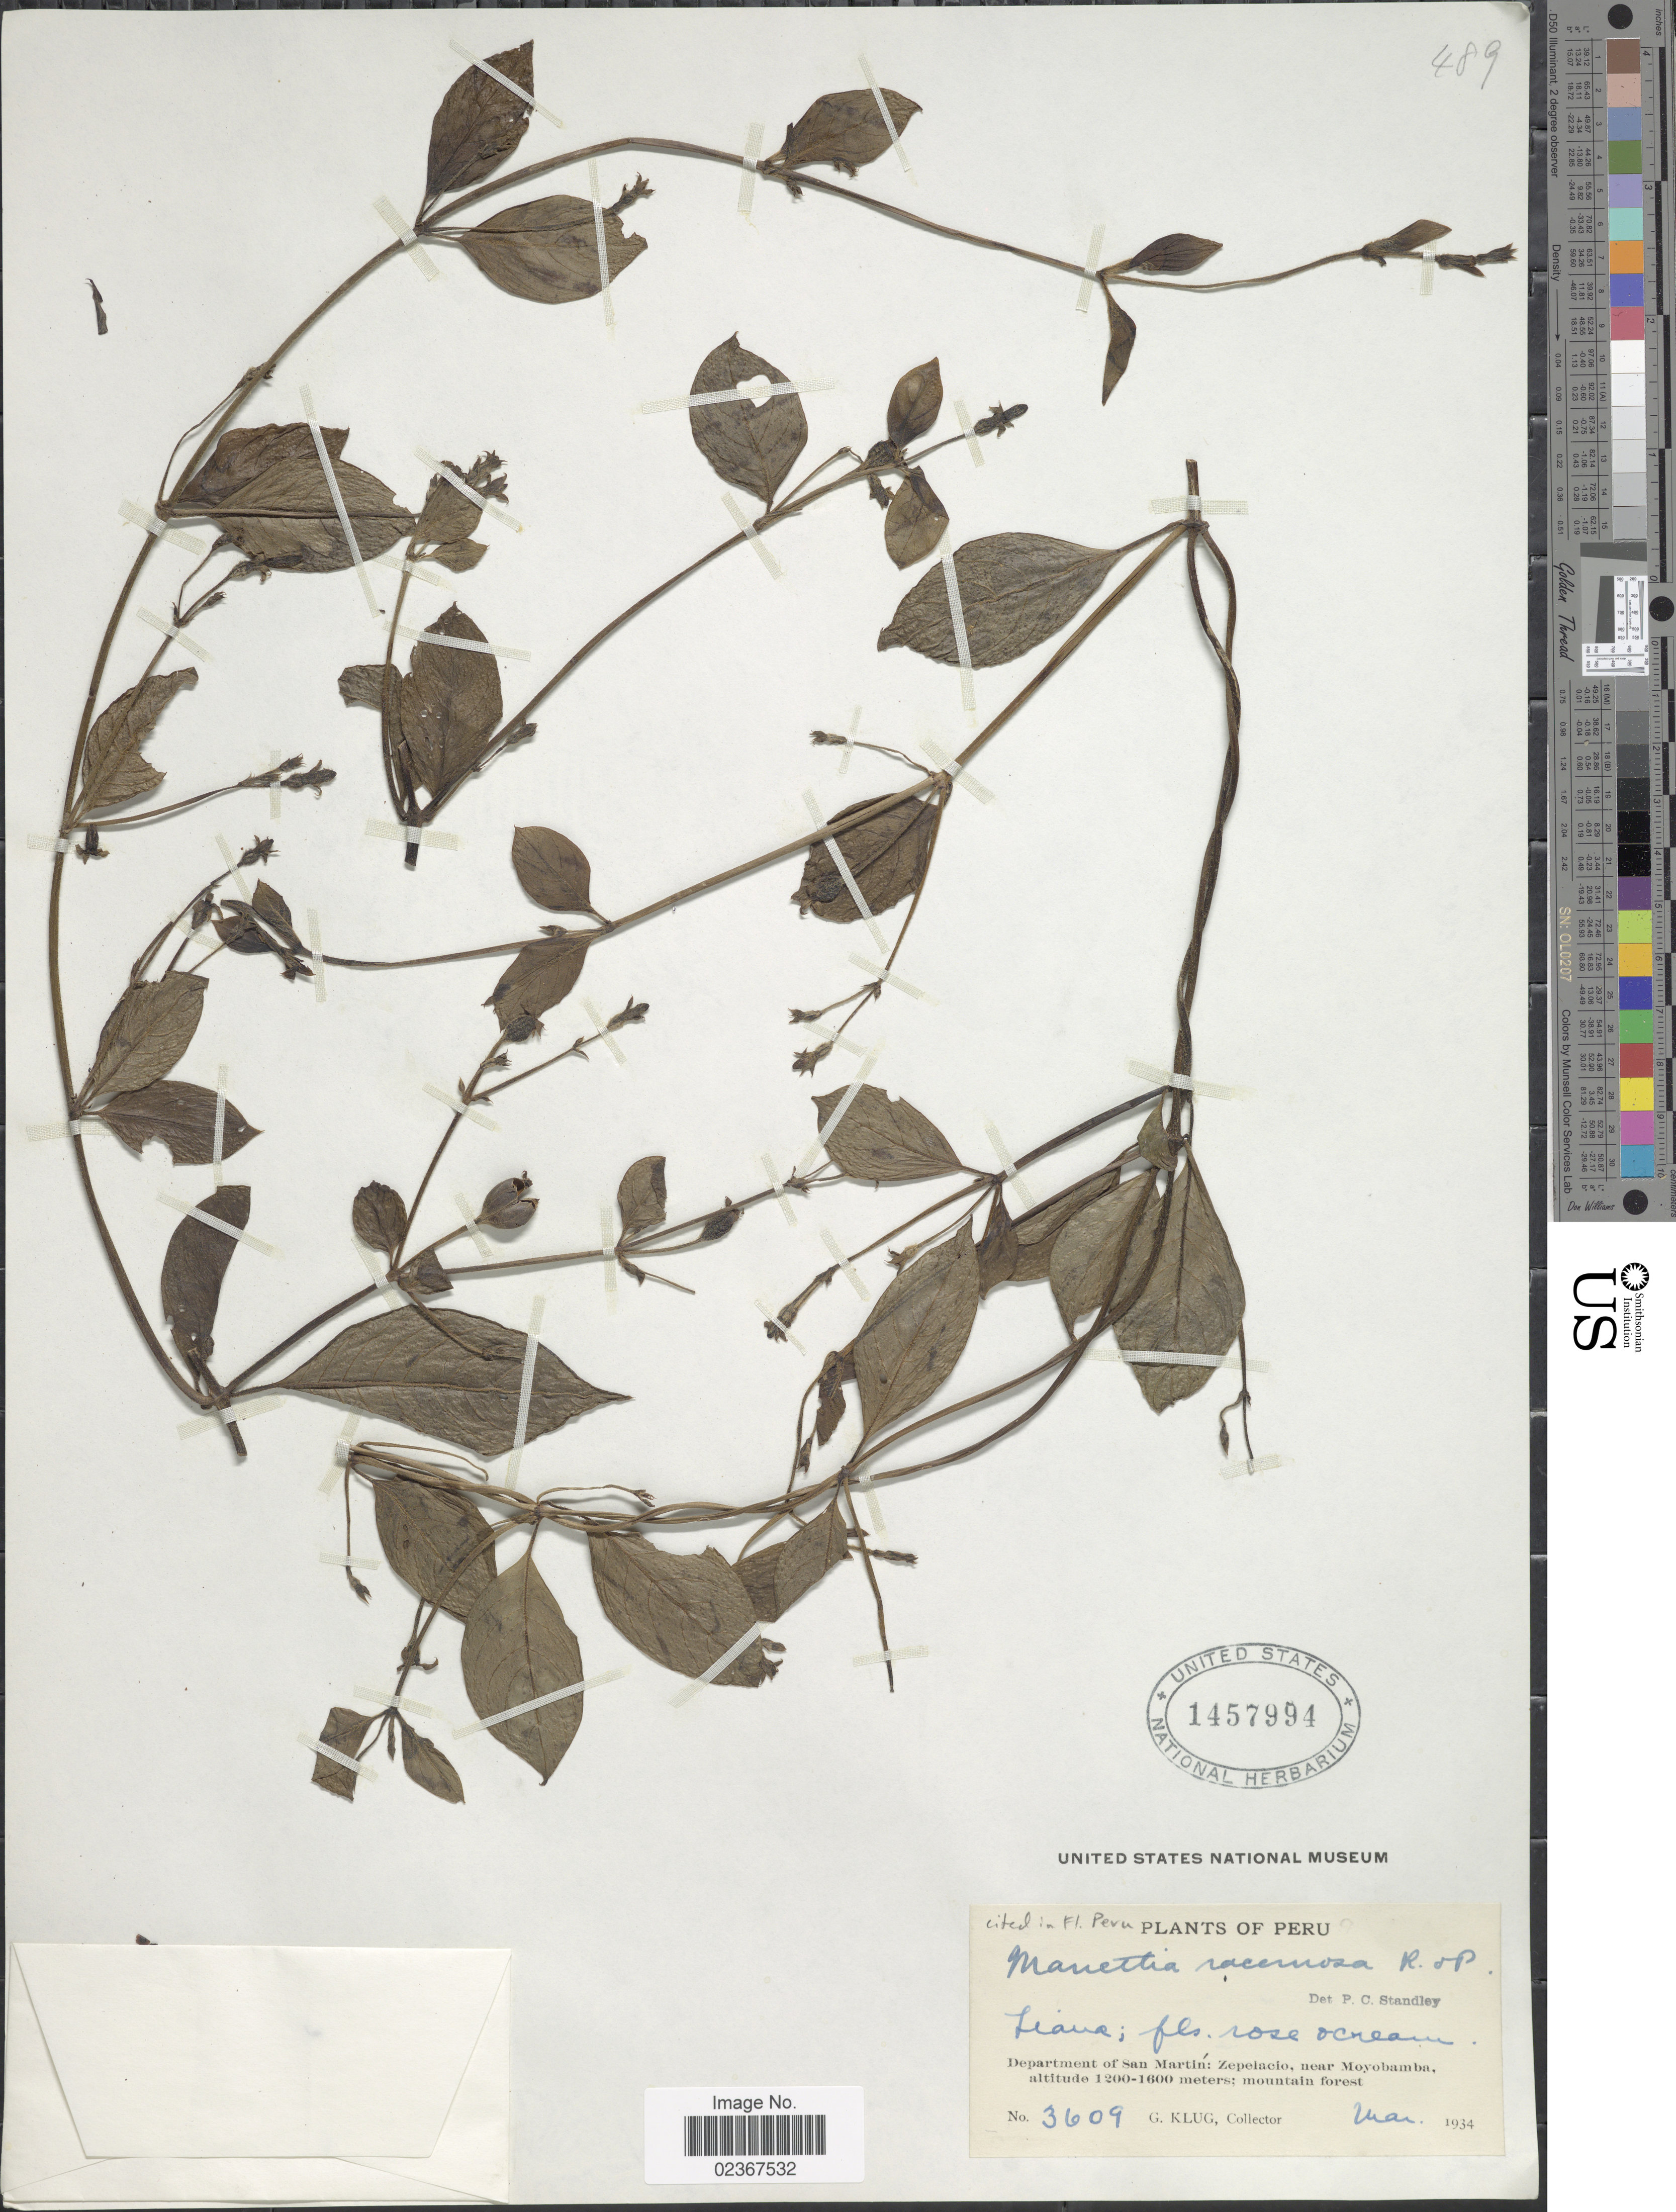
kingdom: Plantae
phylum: Tracheophyta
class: Magnoliopsida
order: Gentianales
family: Rubiaceae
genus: Manettia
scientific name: Manettia racemosa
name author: Ruiz & Pav.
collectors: G. Klug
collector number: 3609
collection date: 1934-03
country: Peru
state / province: San Martín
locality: Zepelacio, near Moyobamba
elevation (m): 1200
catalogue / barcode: US 1457994